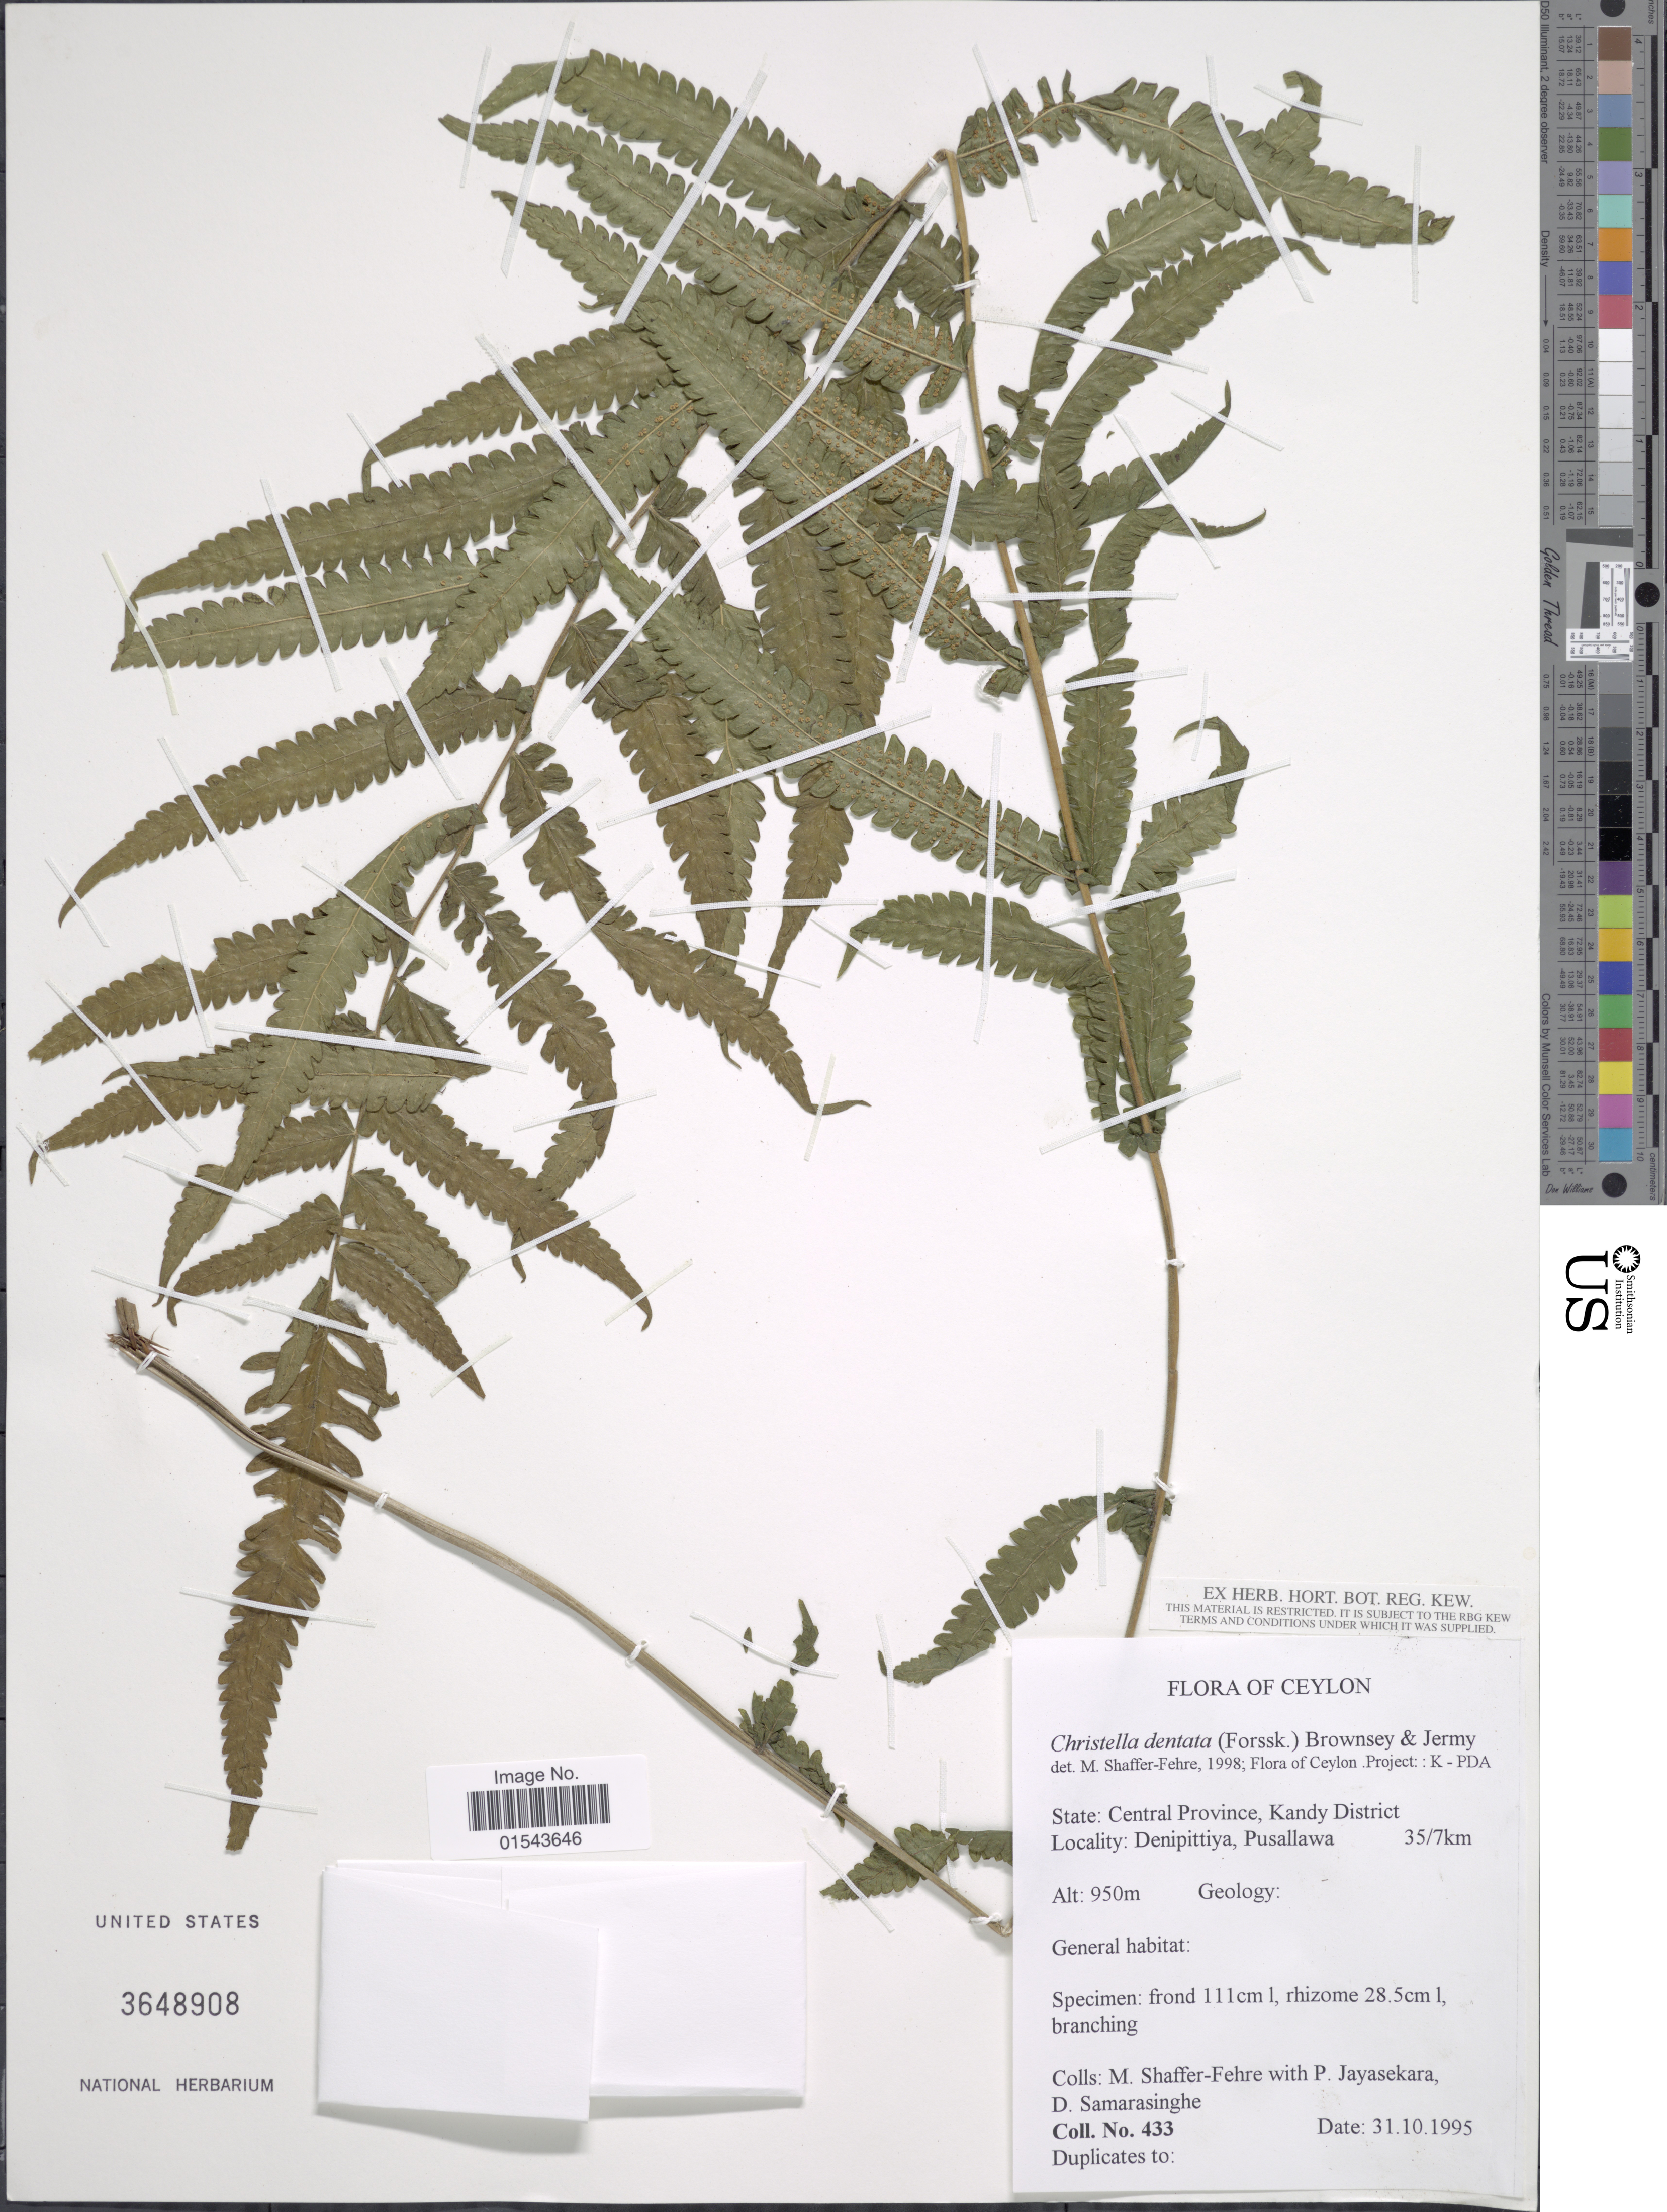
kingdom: Plantae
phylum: Tracheophyta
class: Polypodiopsida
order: Polypodiales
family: Thelypteridaceae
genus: Christella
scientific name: Christella dentata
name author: (Forssk.) Brownsey & Jermy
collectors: M. Shaffer-Fehre, P. Jayasekera & D. Samarasinghe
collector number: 433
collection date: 1995-01-31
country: Sri Lanka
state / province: Central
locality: Ceylon. Central Province, Kandy District. Denipittiya, Pusallawa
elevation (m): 950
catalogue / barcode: US 3648908